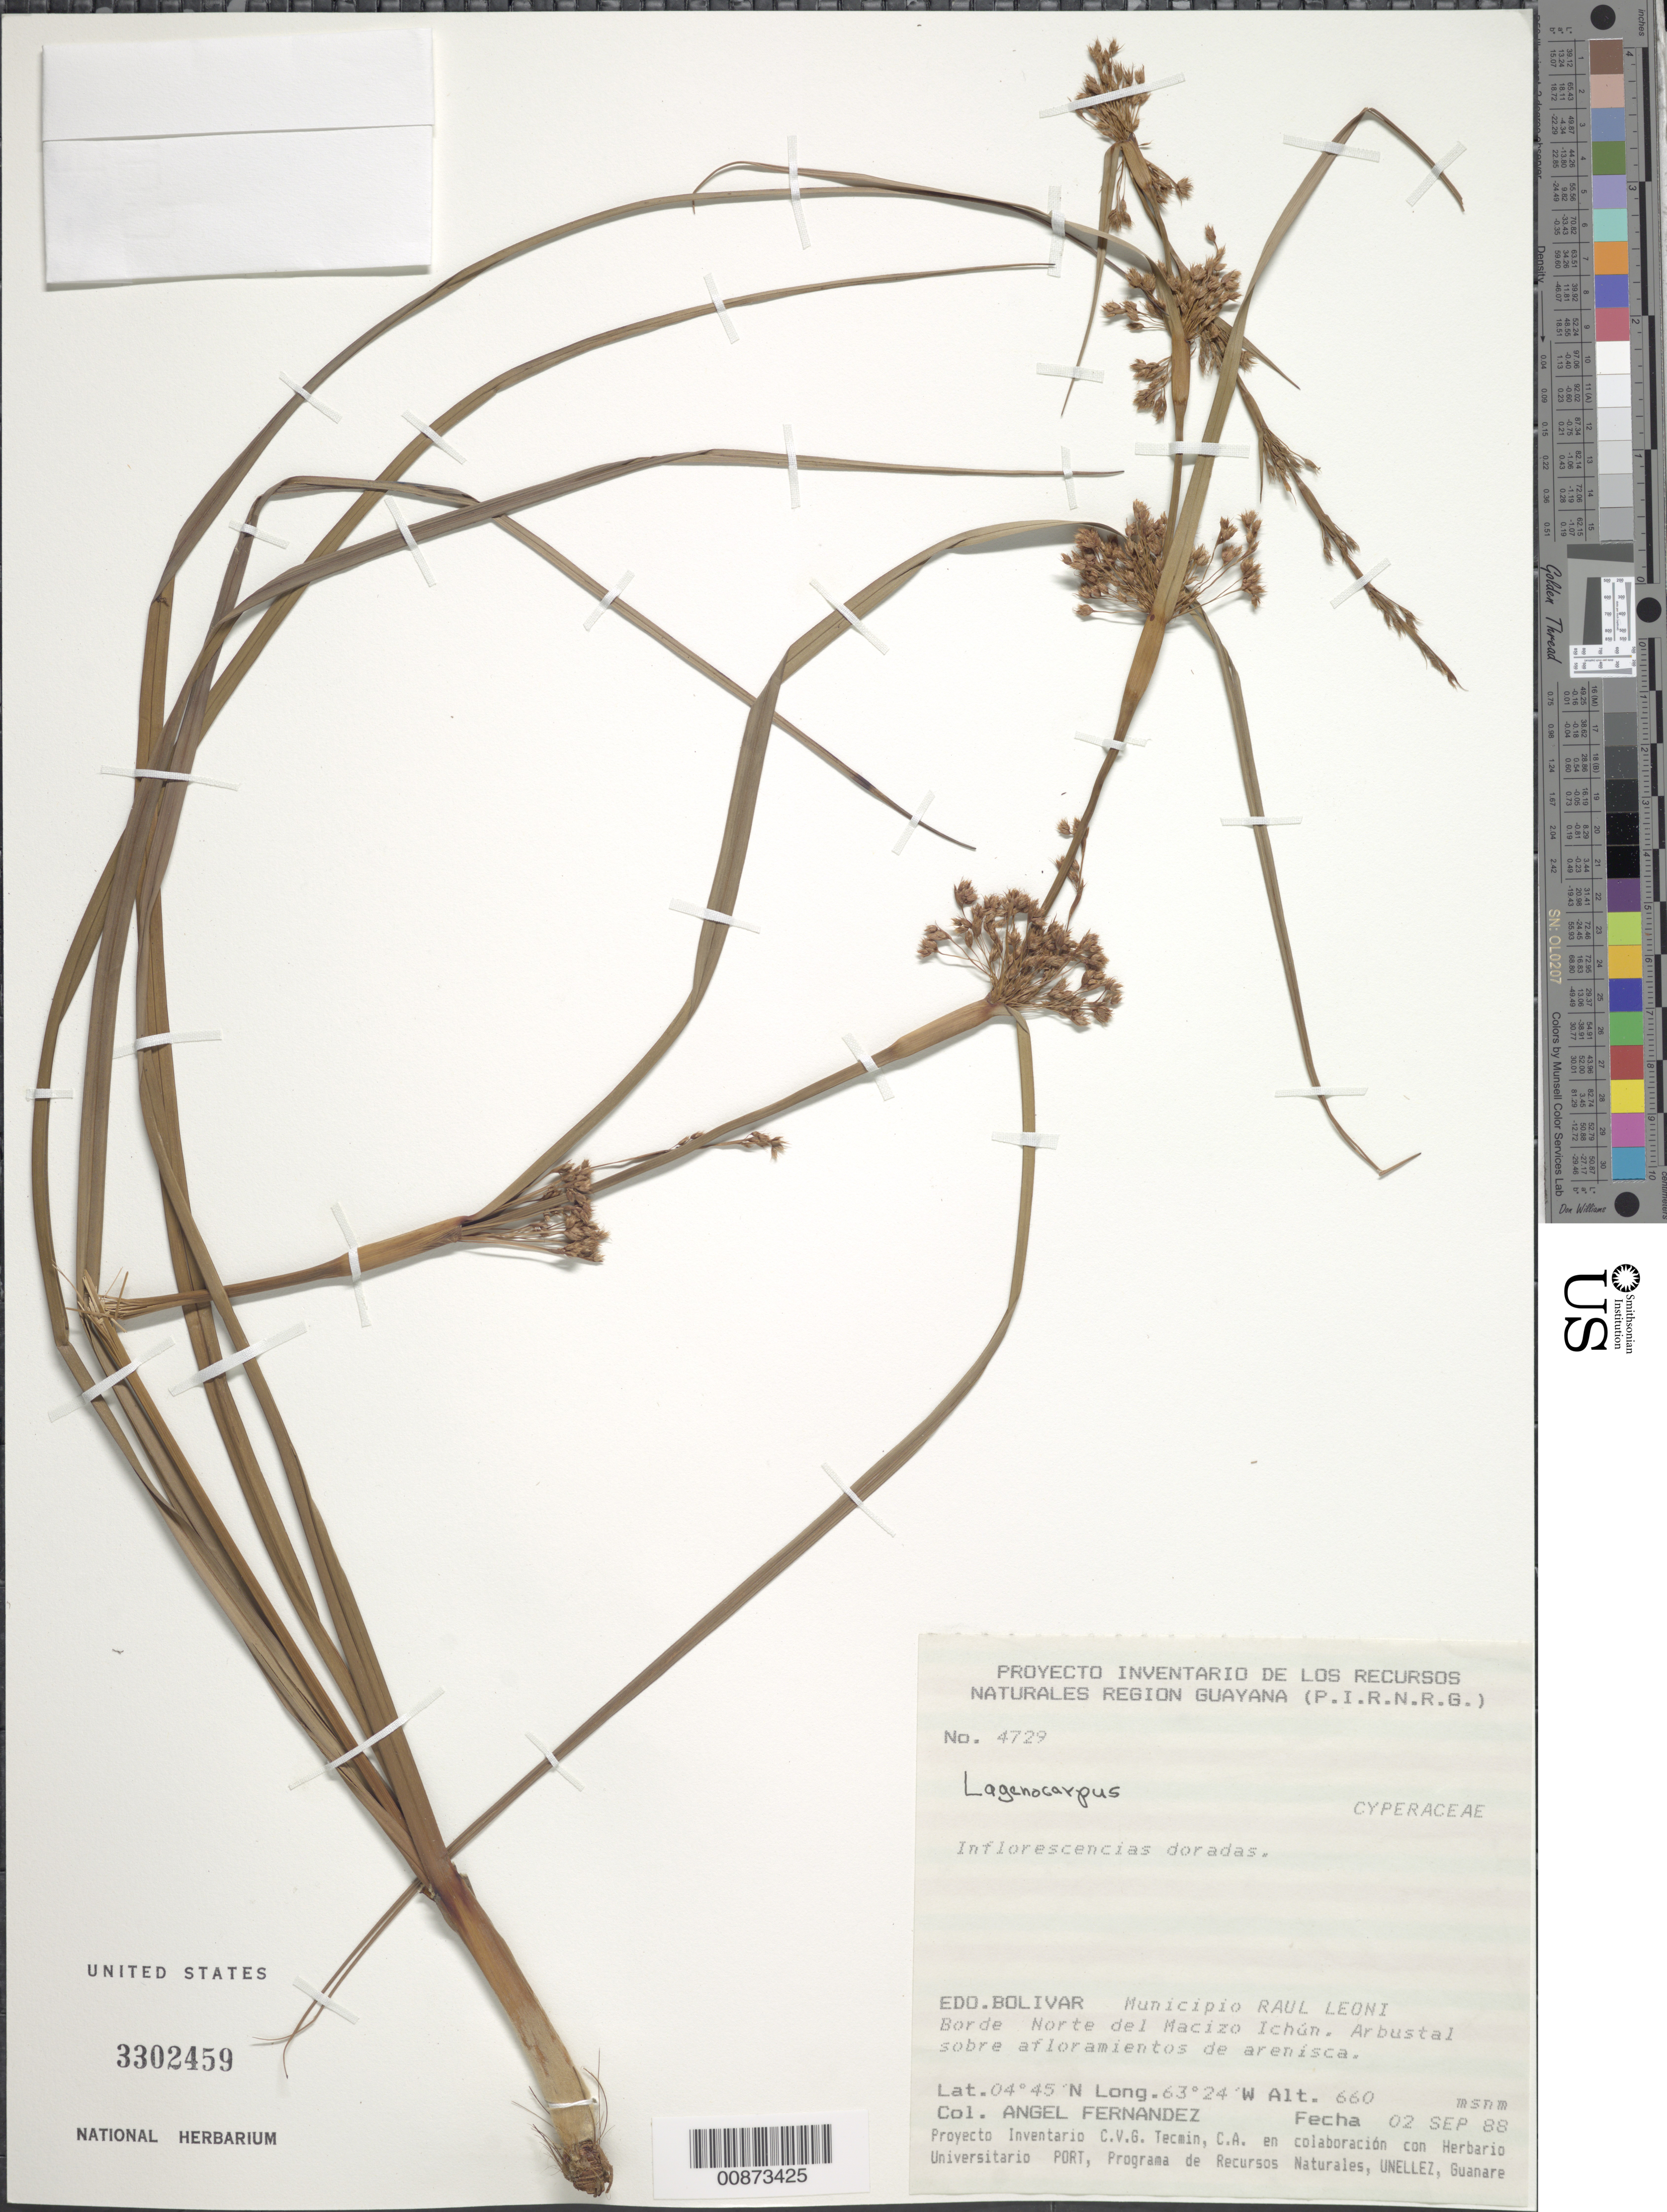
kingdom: Plantae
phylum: Tracheophyta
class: Liliopsida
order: Poales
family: Cyperaceae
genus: Lagenocarpus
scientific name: Lagenocarpus glomerulatus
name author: Gilly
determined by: Costa, Suzana M.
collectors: A. Fernández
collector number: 4729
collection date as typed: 2-Sep-88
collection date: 1988-09-02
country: Venezuela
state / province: Bolívar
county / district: Angostura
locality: Mun. Raúl Leoni [=Angostura], borde Norte del Macizo Ichún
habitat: Arbustal sobre afloramientos de arenisca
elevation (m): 660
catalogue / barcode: US 3302459